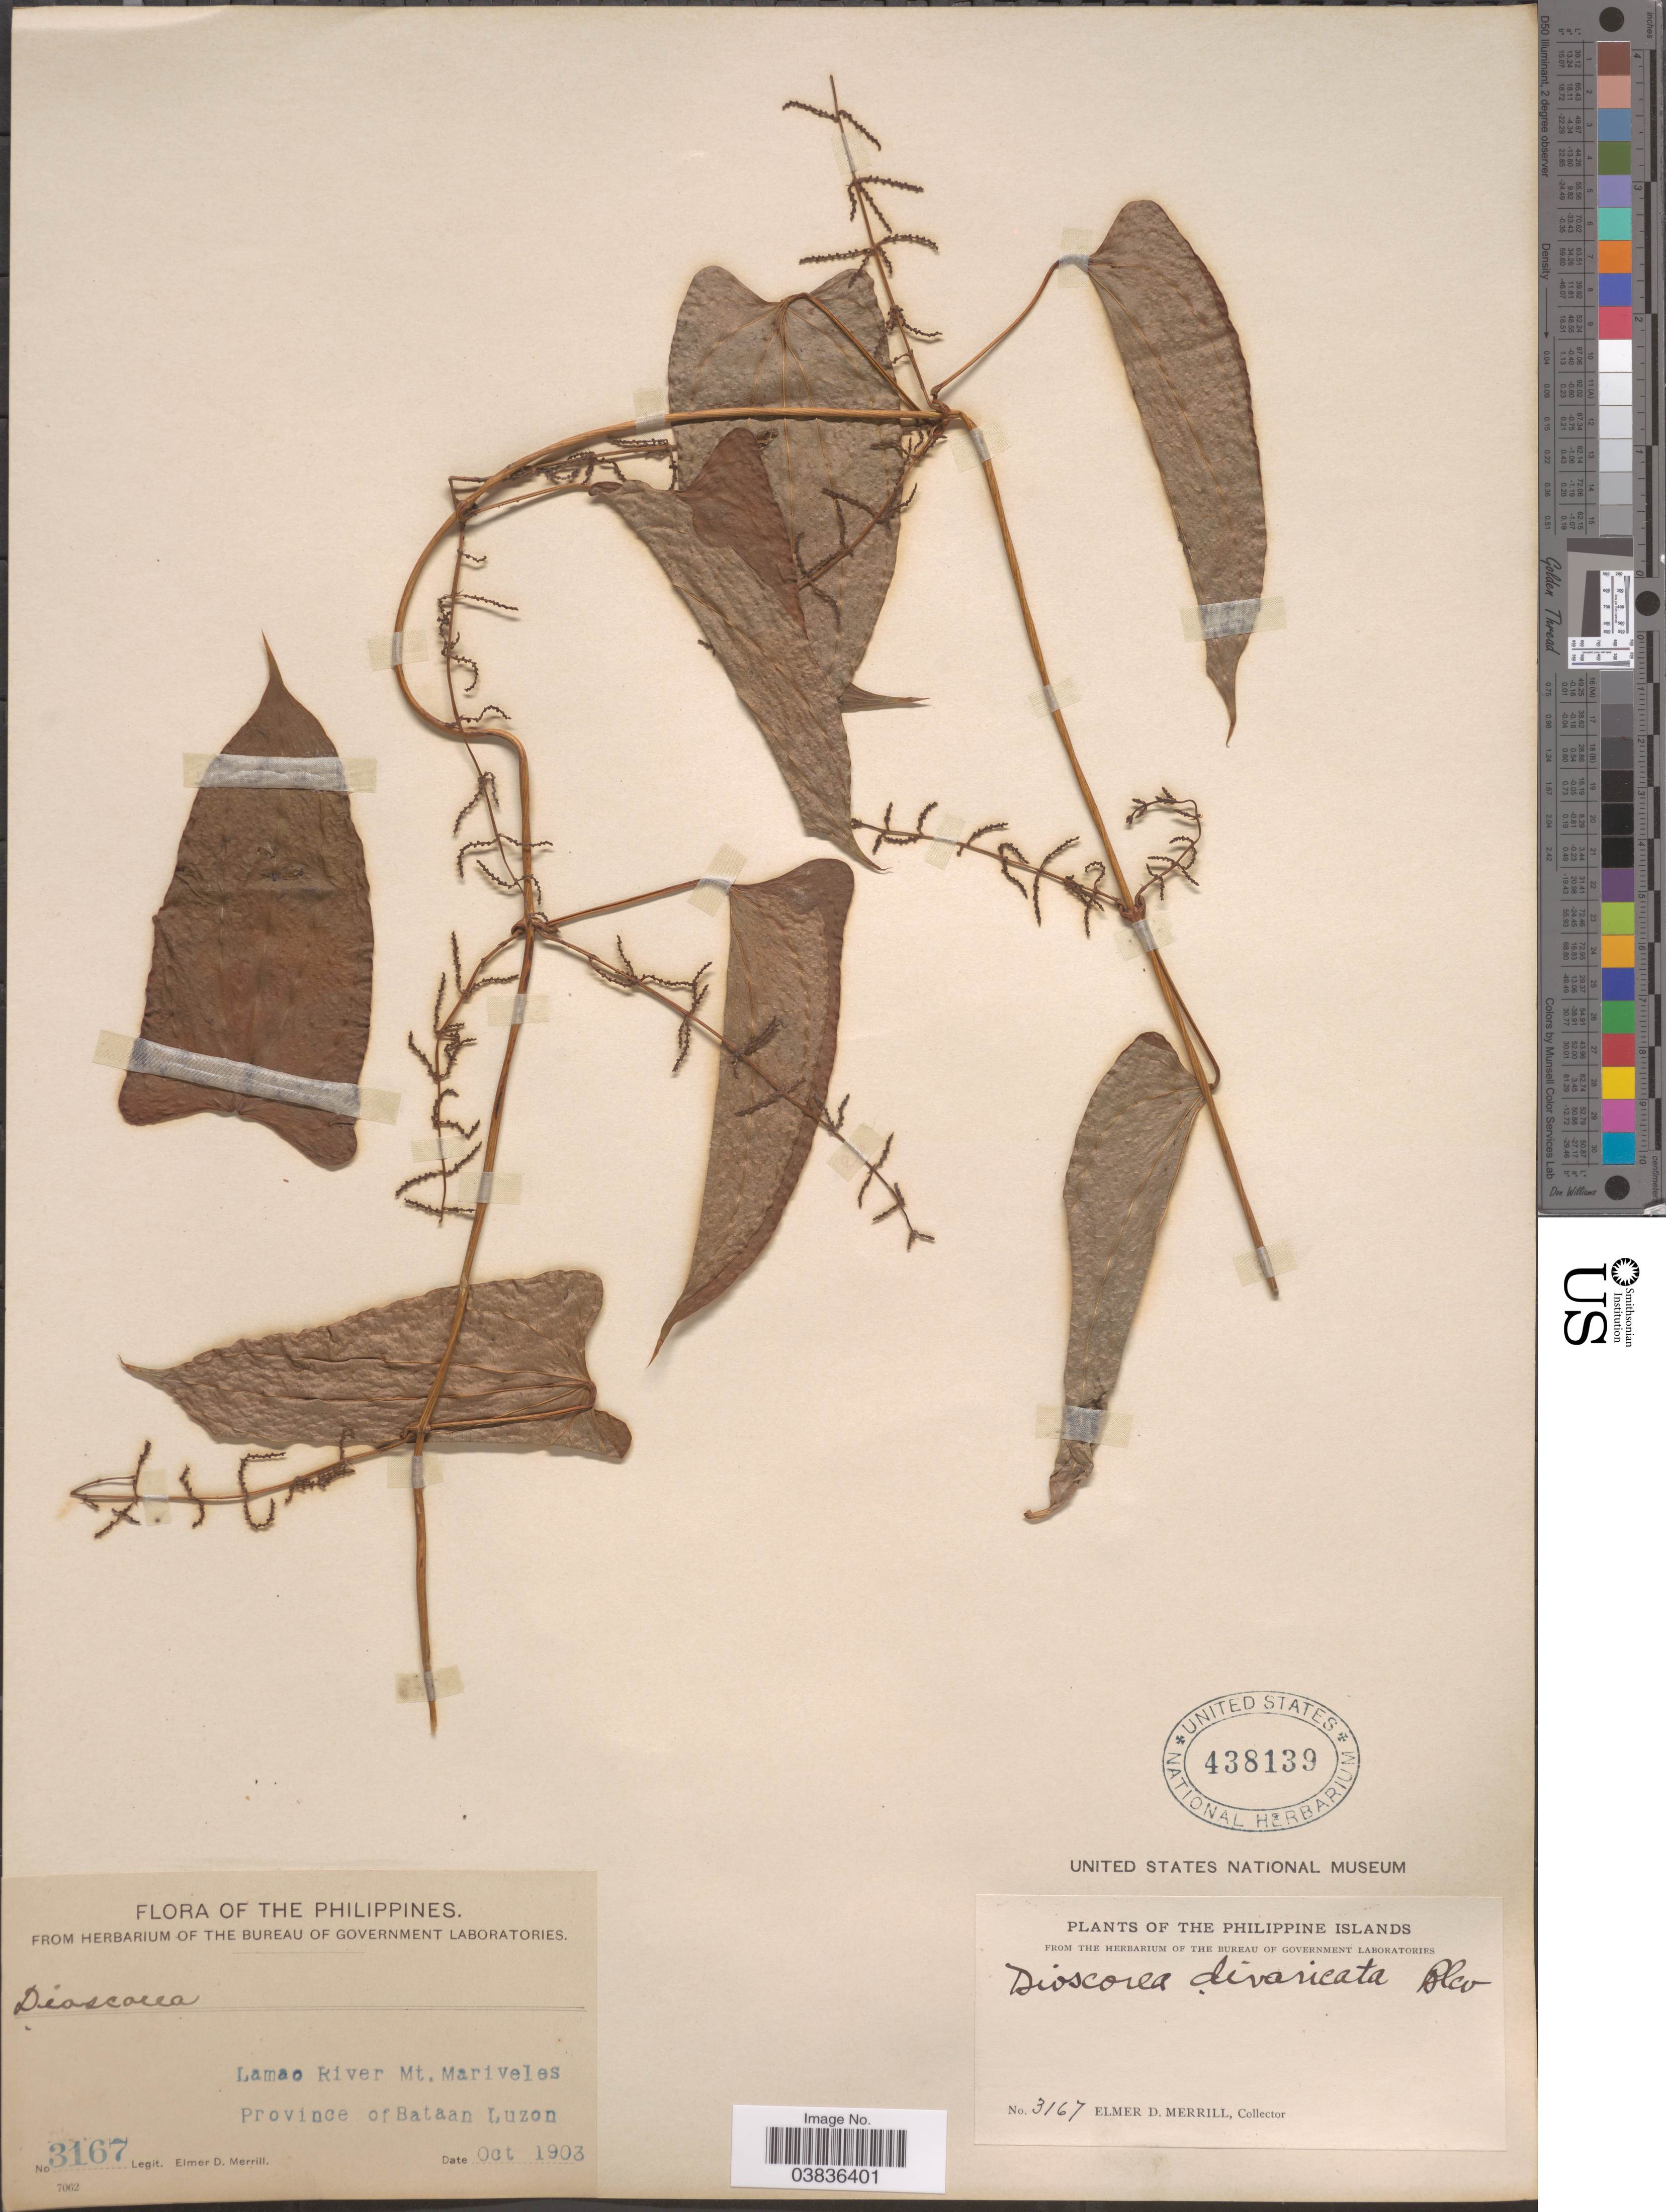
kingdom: Plantae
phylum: Tracheophyta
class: Liliopsida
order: Dioscoreales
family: Dioscoreaceae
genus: Dioscorea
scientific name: Dioscorea divaricata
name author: Blanco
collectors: E. D. Merrill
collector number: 3167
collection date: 1903-10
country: Philippines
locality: Philippine Islands. Lamao River Mt. Mariveles. Province of Bataan. Luzon.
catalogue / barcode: US 438139